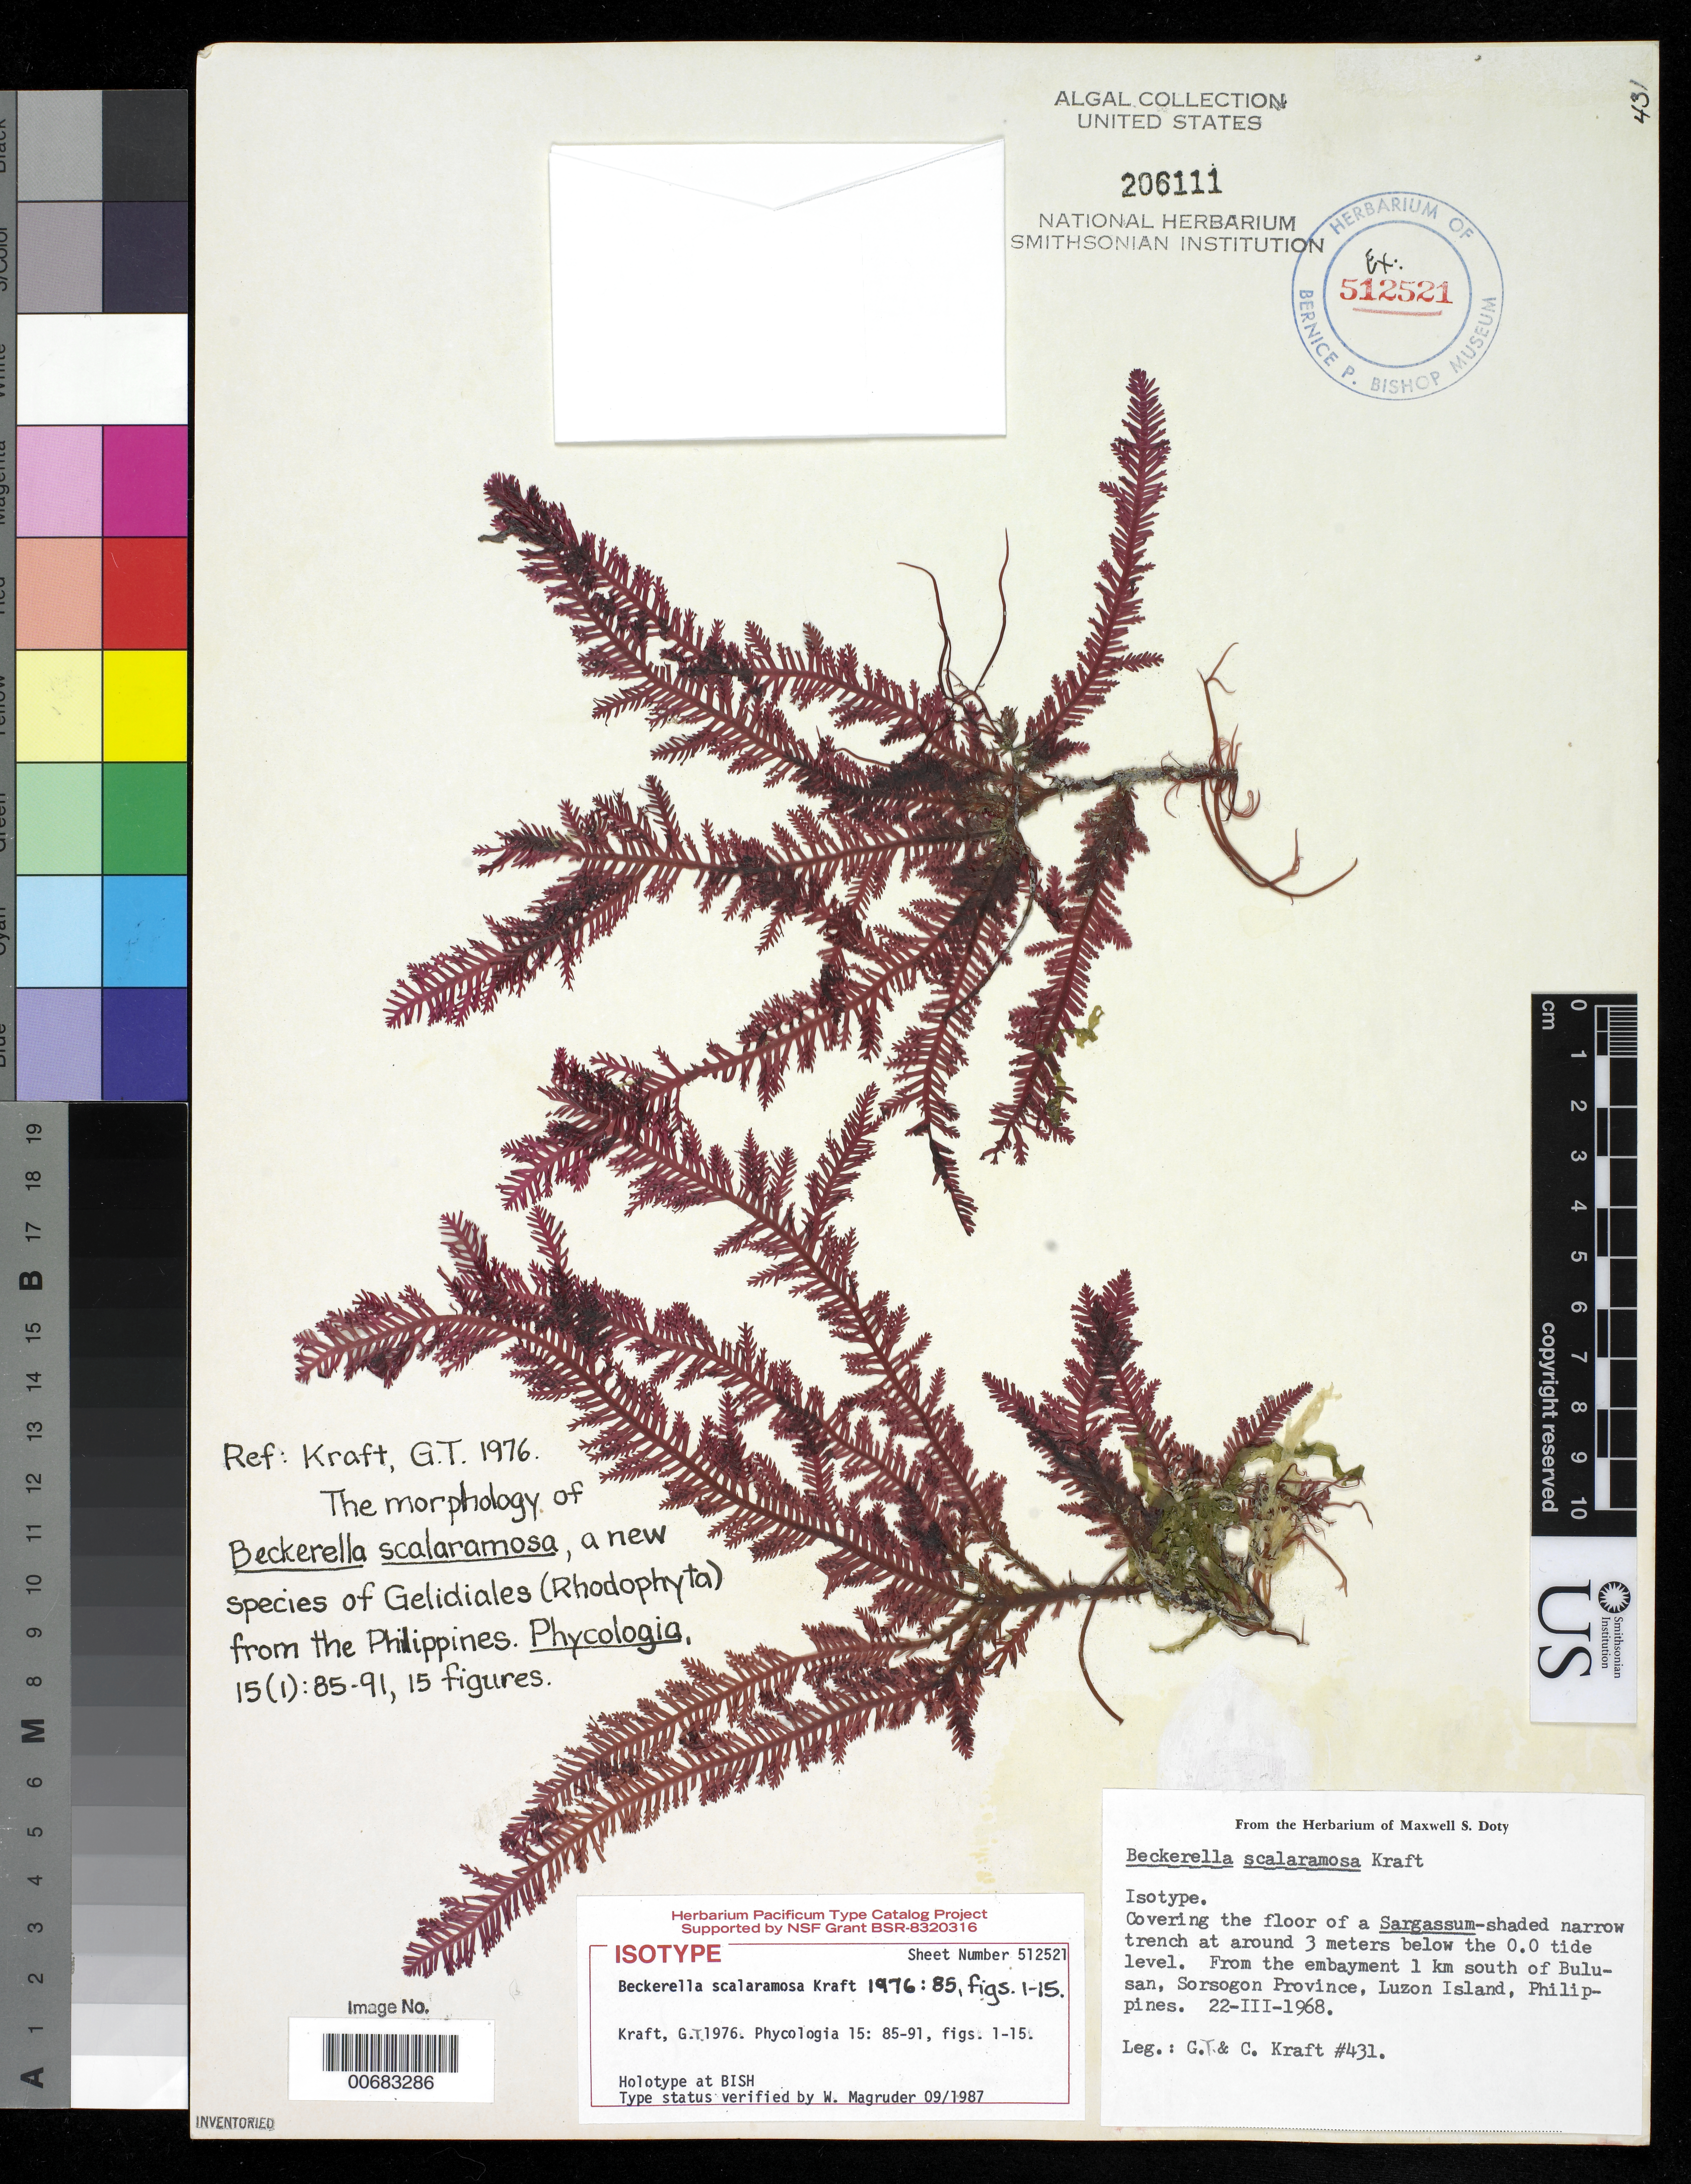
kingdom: Plantae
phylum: Rhodophyta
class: Florideophyceae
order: Gelidiales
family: Gelidiaceae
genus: Beckerella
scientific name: Beckerella scalaramosa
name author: G.T.Kraft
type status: Isotype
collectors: G. T. Kraft & C. Kraft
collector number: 431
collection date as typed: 22 Mar 1969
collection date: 1968-03-22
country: Philippines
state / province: Bicol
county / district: Sorsogon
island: Luzon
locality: Embayment 1 km S of Bulusan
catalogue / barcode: US 206111